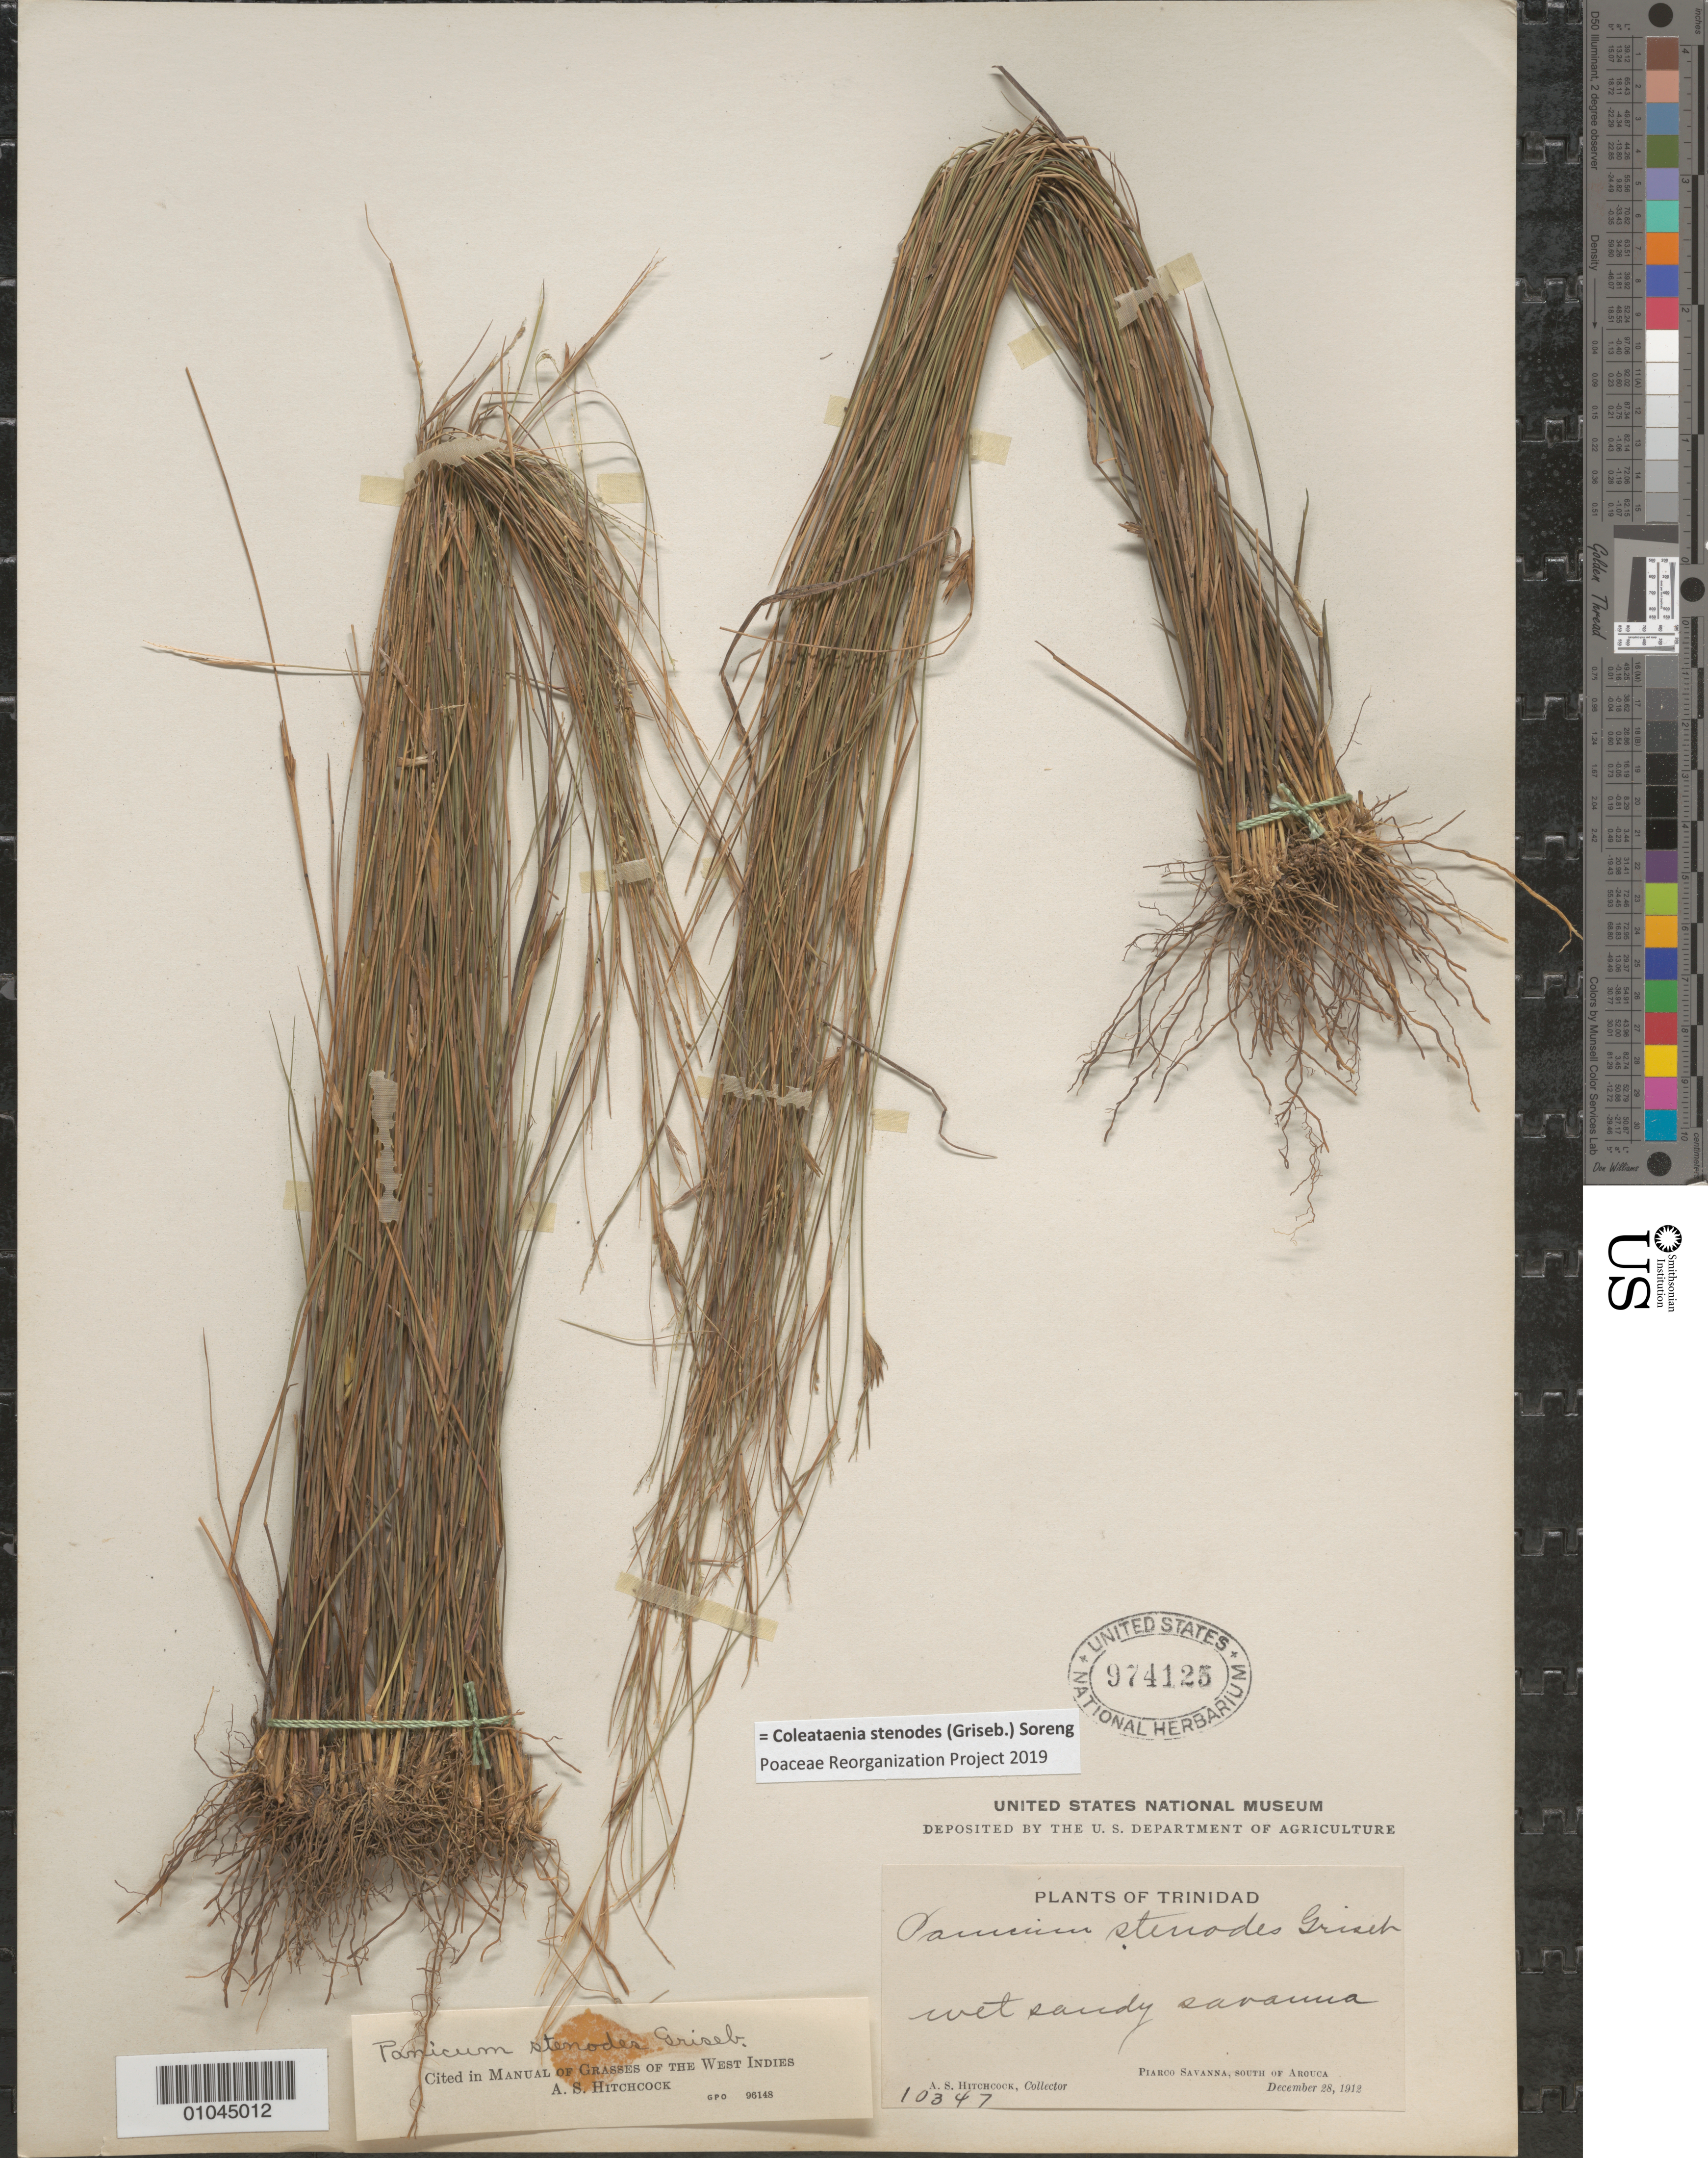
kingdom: Plantae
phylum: Tracheophyta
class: Liliopsida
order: Poales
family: Poaceae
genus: Panicum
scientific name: Panicum stenodes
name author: Griseb.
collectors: A. S. Hitchcock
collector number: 10347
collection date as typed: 28 Dec 1912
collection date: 1912-12-28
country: Trinidad and Tobago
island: Trinidad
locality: Piarco savanna, S of Arouca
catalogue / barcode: US 974125